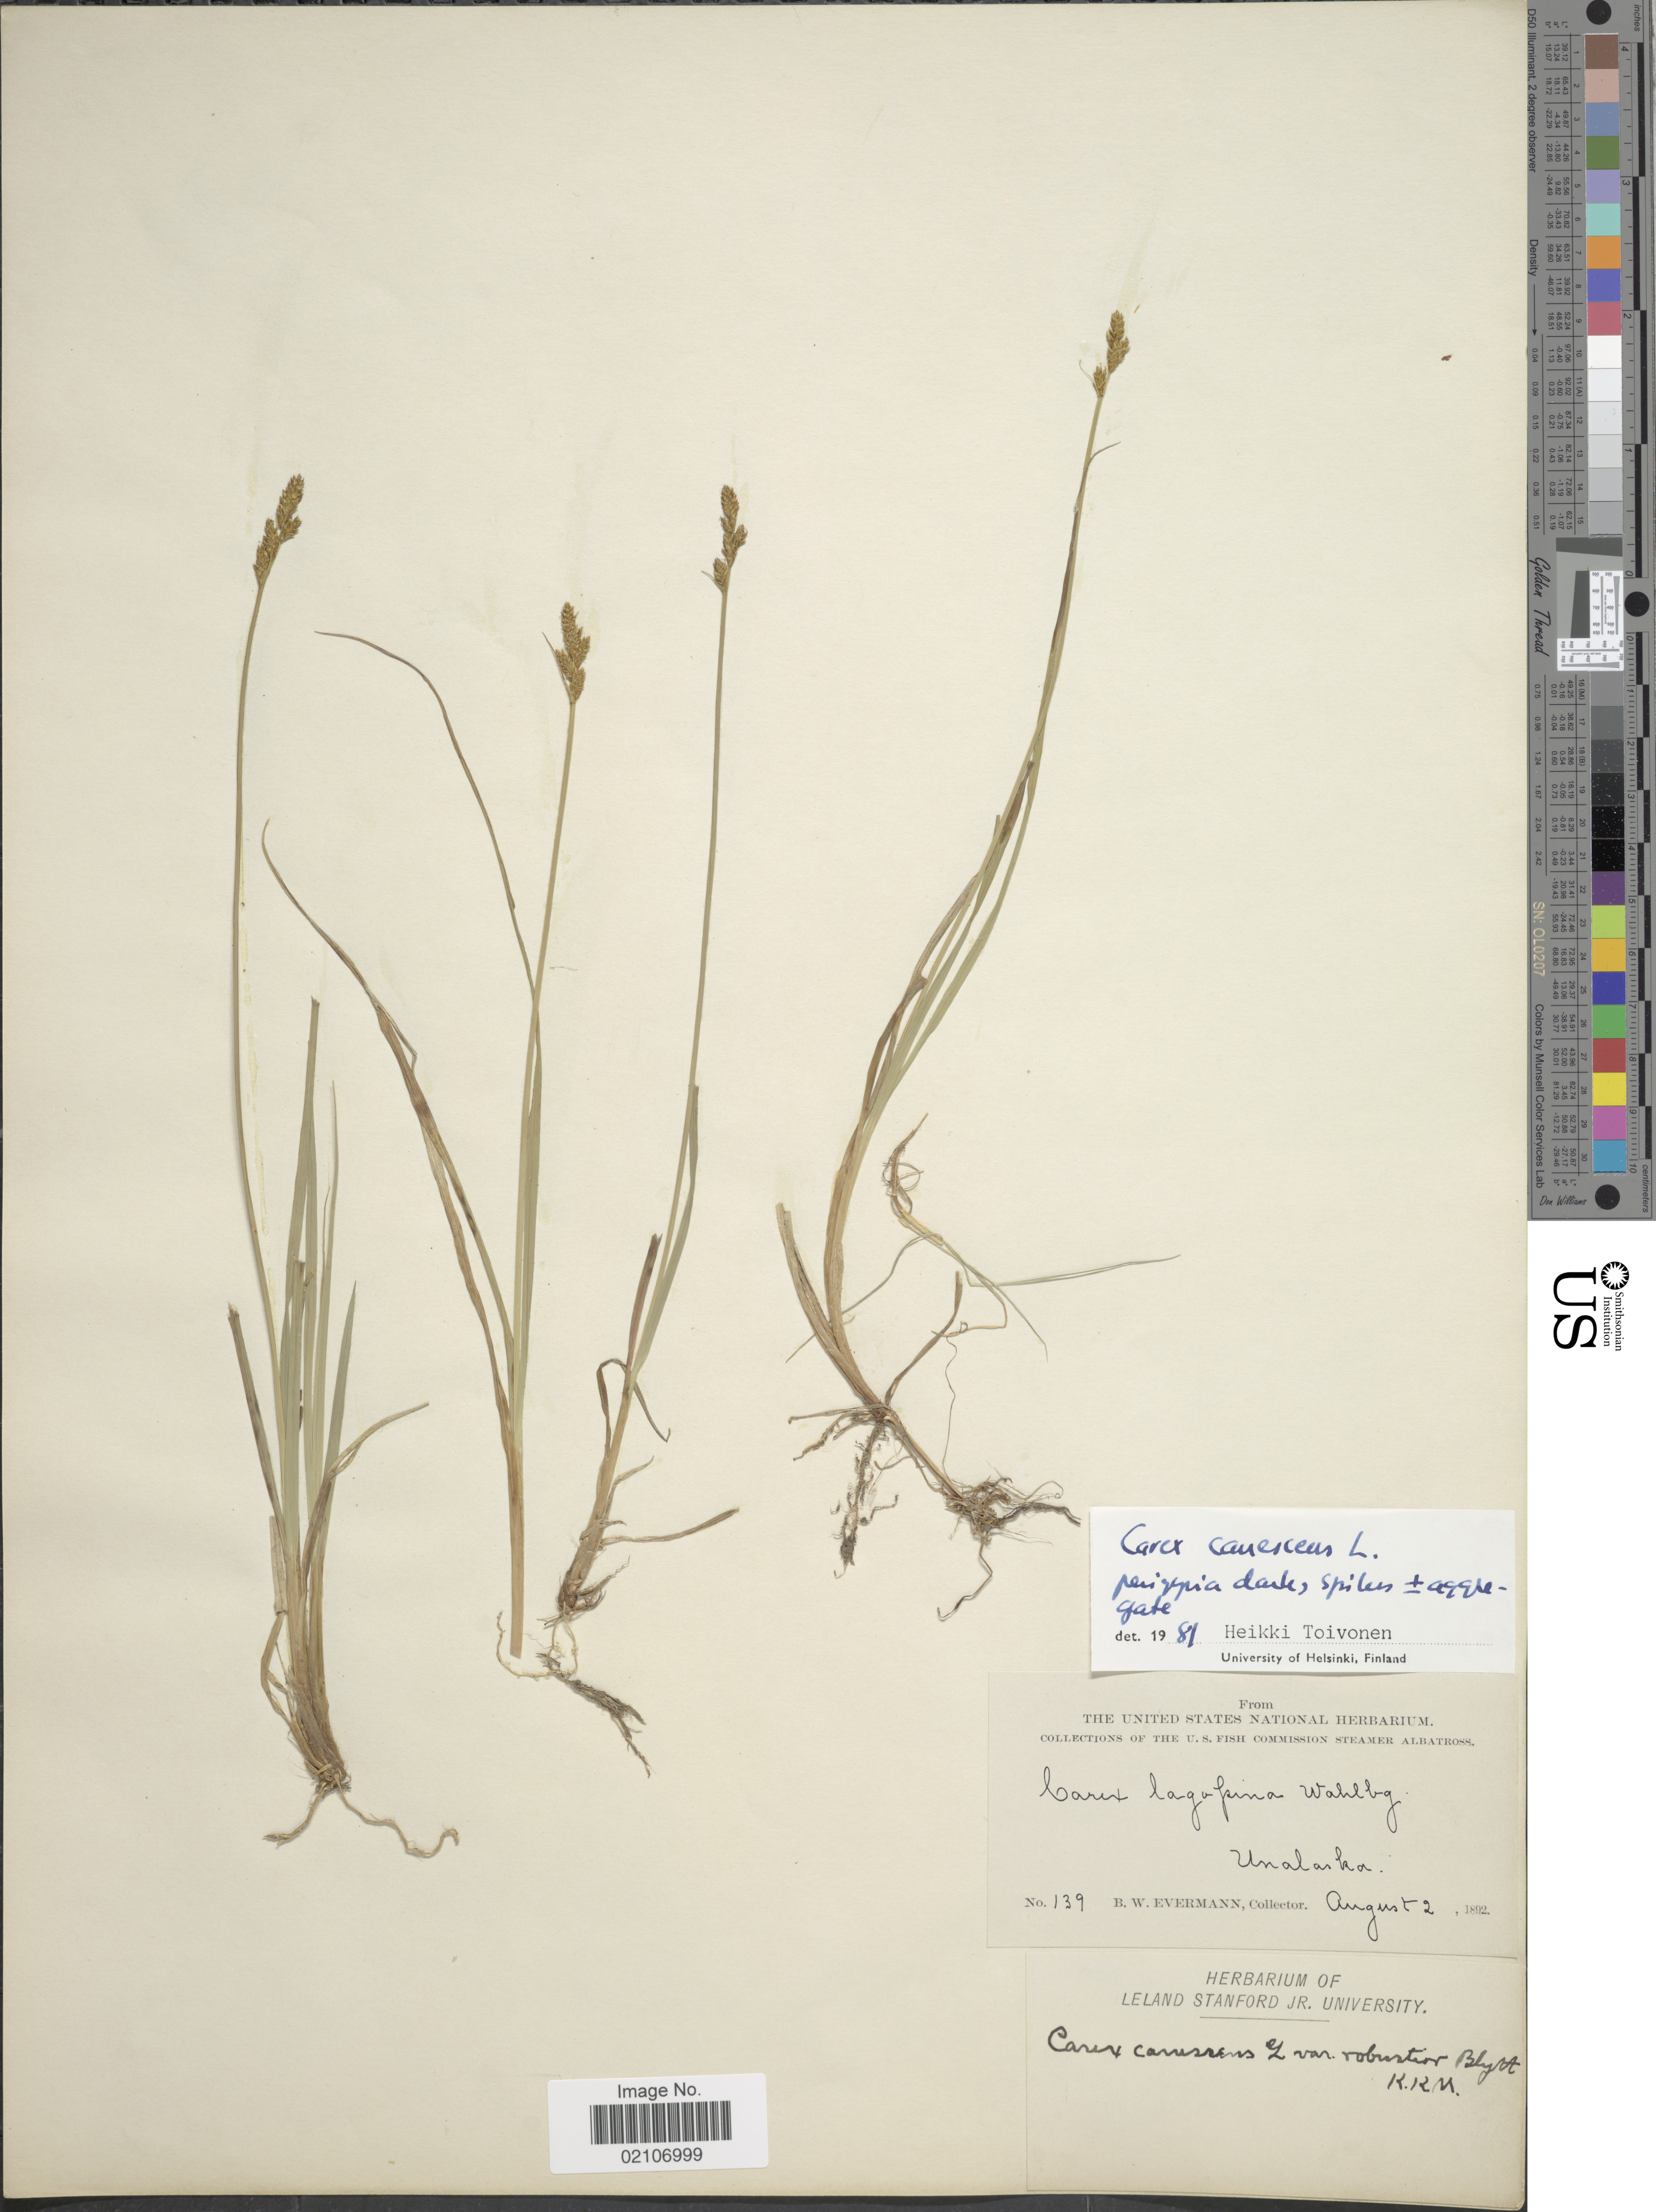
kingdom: Plantae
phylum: Tracheophyta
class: Liliopsida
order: Poales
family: Cyperaceae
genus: Carex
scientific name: Carex canescens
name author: L.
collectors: B. W. Evermann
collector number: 139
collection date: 1892-08-02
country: United States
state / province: Alaska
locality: Unalaska